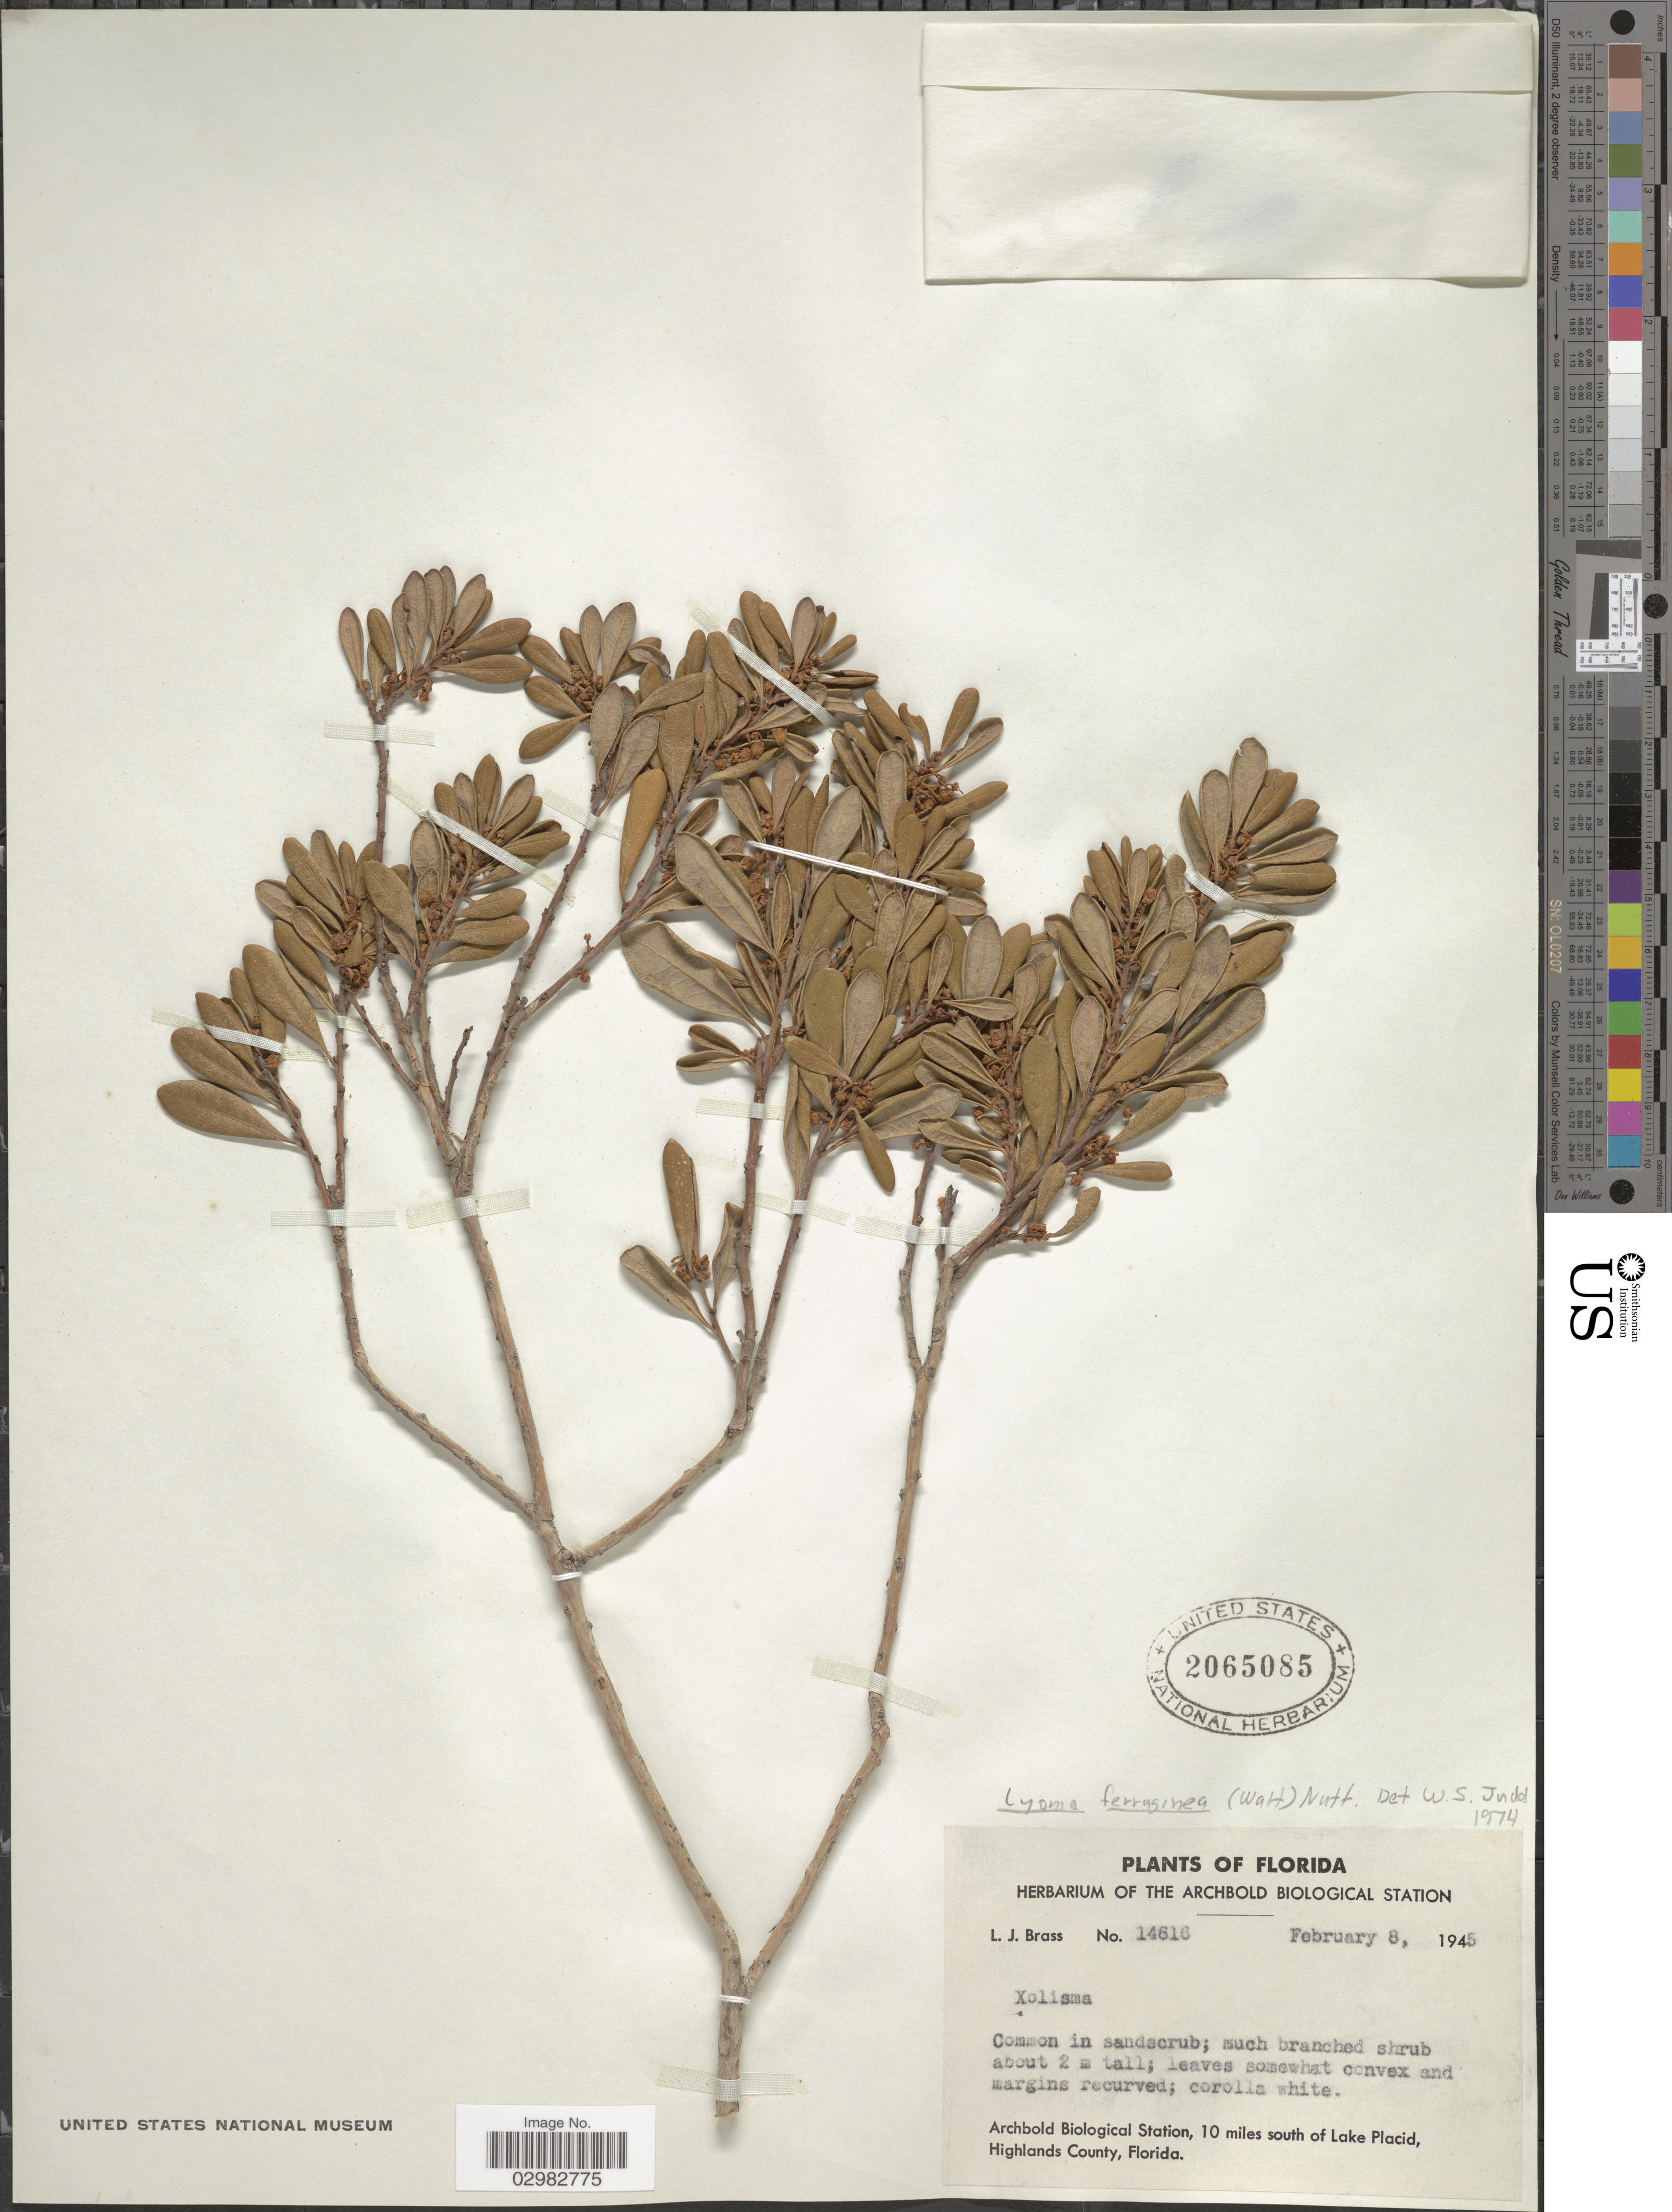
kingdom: Plantae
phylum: Tracheophyta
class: Magnoliopsida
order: Ericales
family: Ericaceae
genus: Lyonia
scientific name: Lyonia fruticosa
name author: (Michx.) G.S. Torr.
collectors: L. J. Brass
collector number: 14616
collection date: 1945-02-08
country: United States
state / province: Florida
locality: Archbold Biological Station, 10 miles south of Lake Placid, Highlands County.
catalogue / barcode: US 2065085